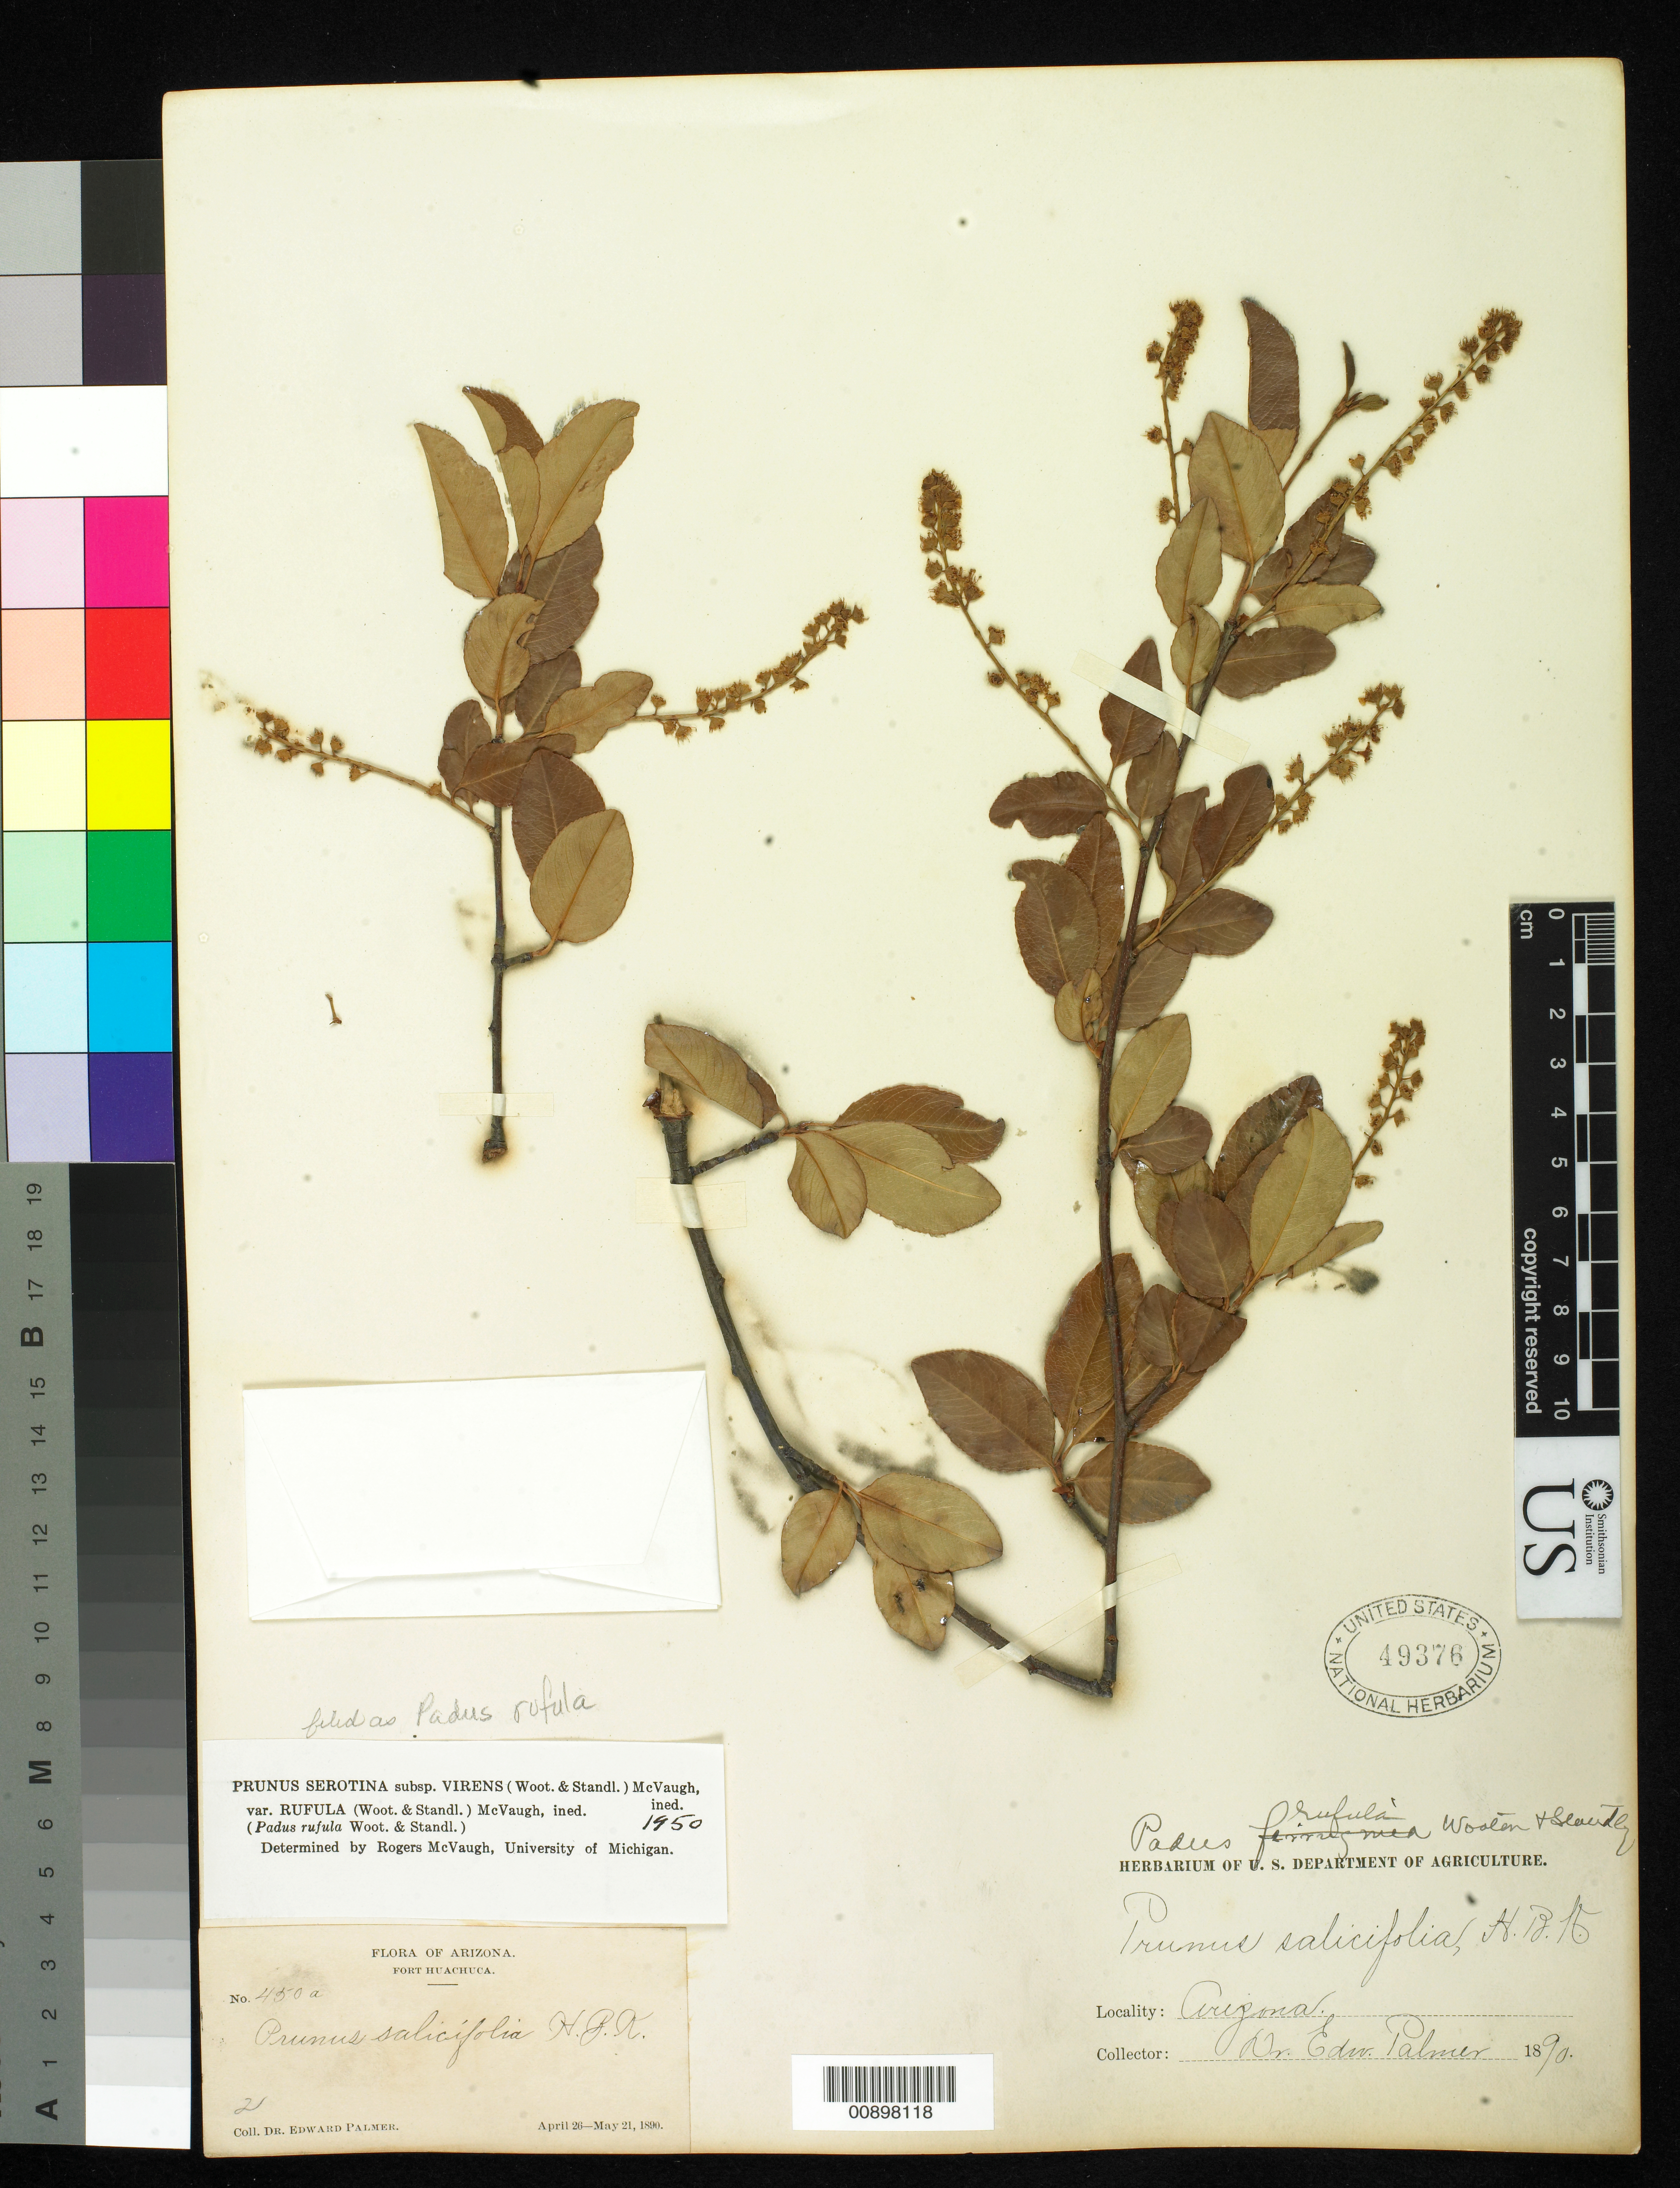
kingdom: Plantae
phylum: Tracheophyta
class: Magnoliopsida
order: Rosales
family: Rosaceae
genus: Prunus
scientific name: Prunus serotina var. rufula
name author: (Wooton & Standl.) McVaugh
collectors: E. Palmer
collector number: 450 a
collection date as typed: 26 Apr 1890 to 21 May 1890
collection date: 1890-04-26/1890-05-21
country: United States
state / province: Arizona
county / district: Cochise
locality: Fort Huachuca.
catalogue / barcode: US 49376